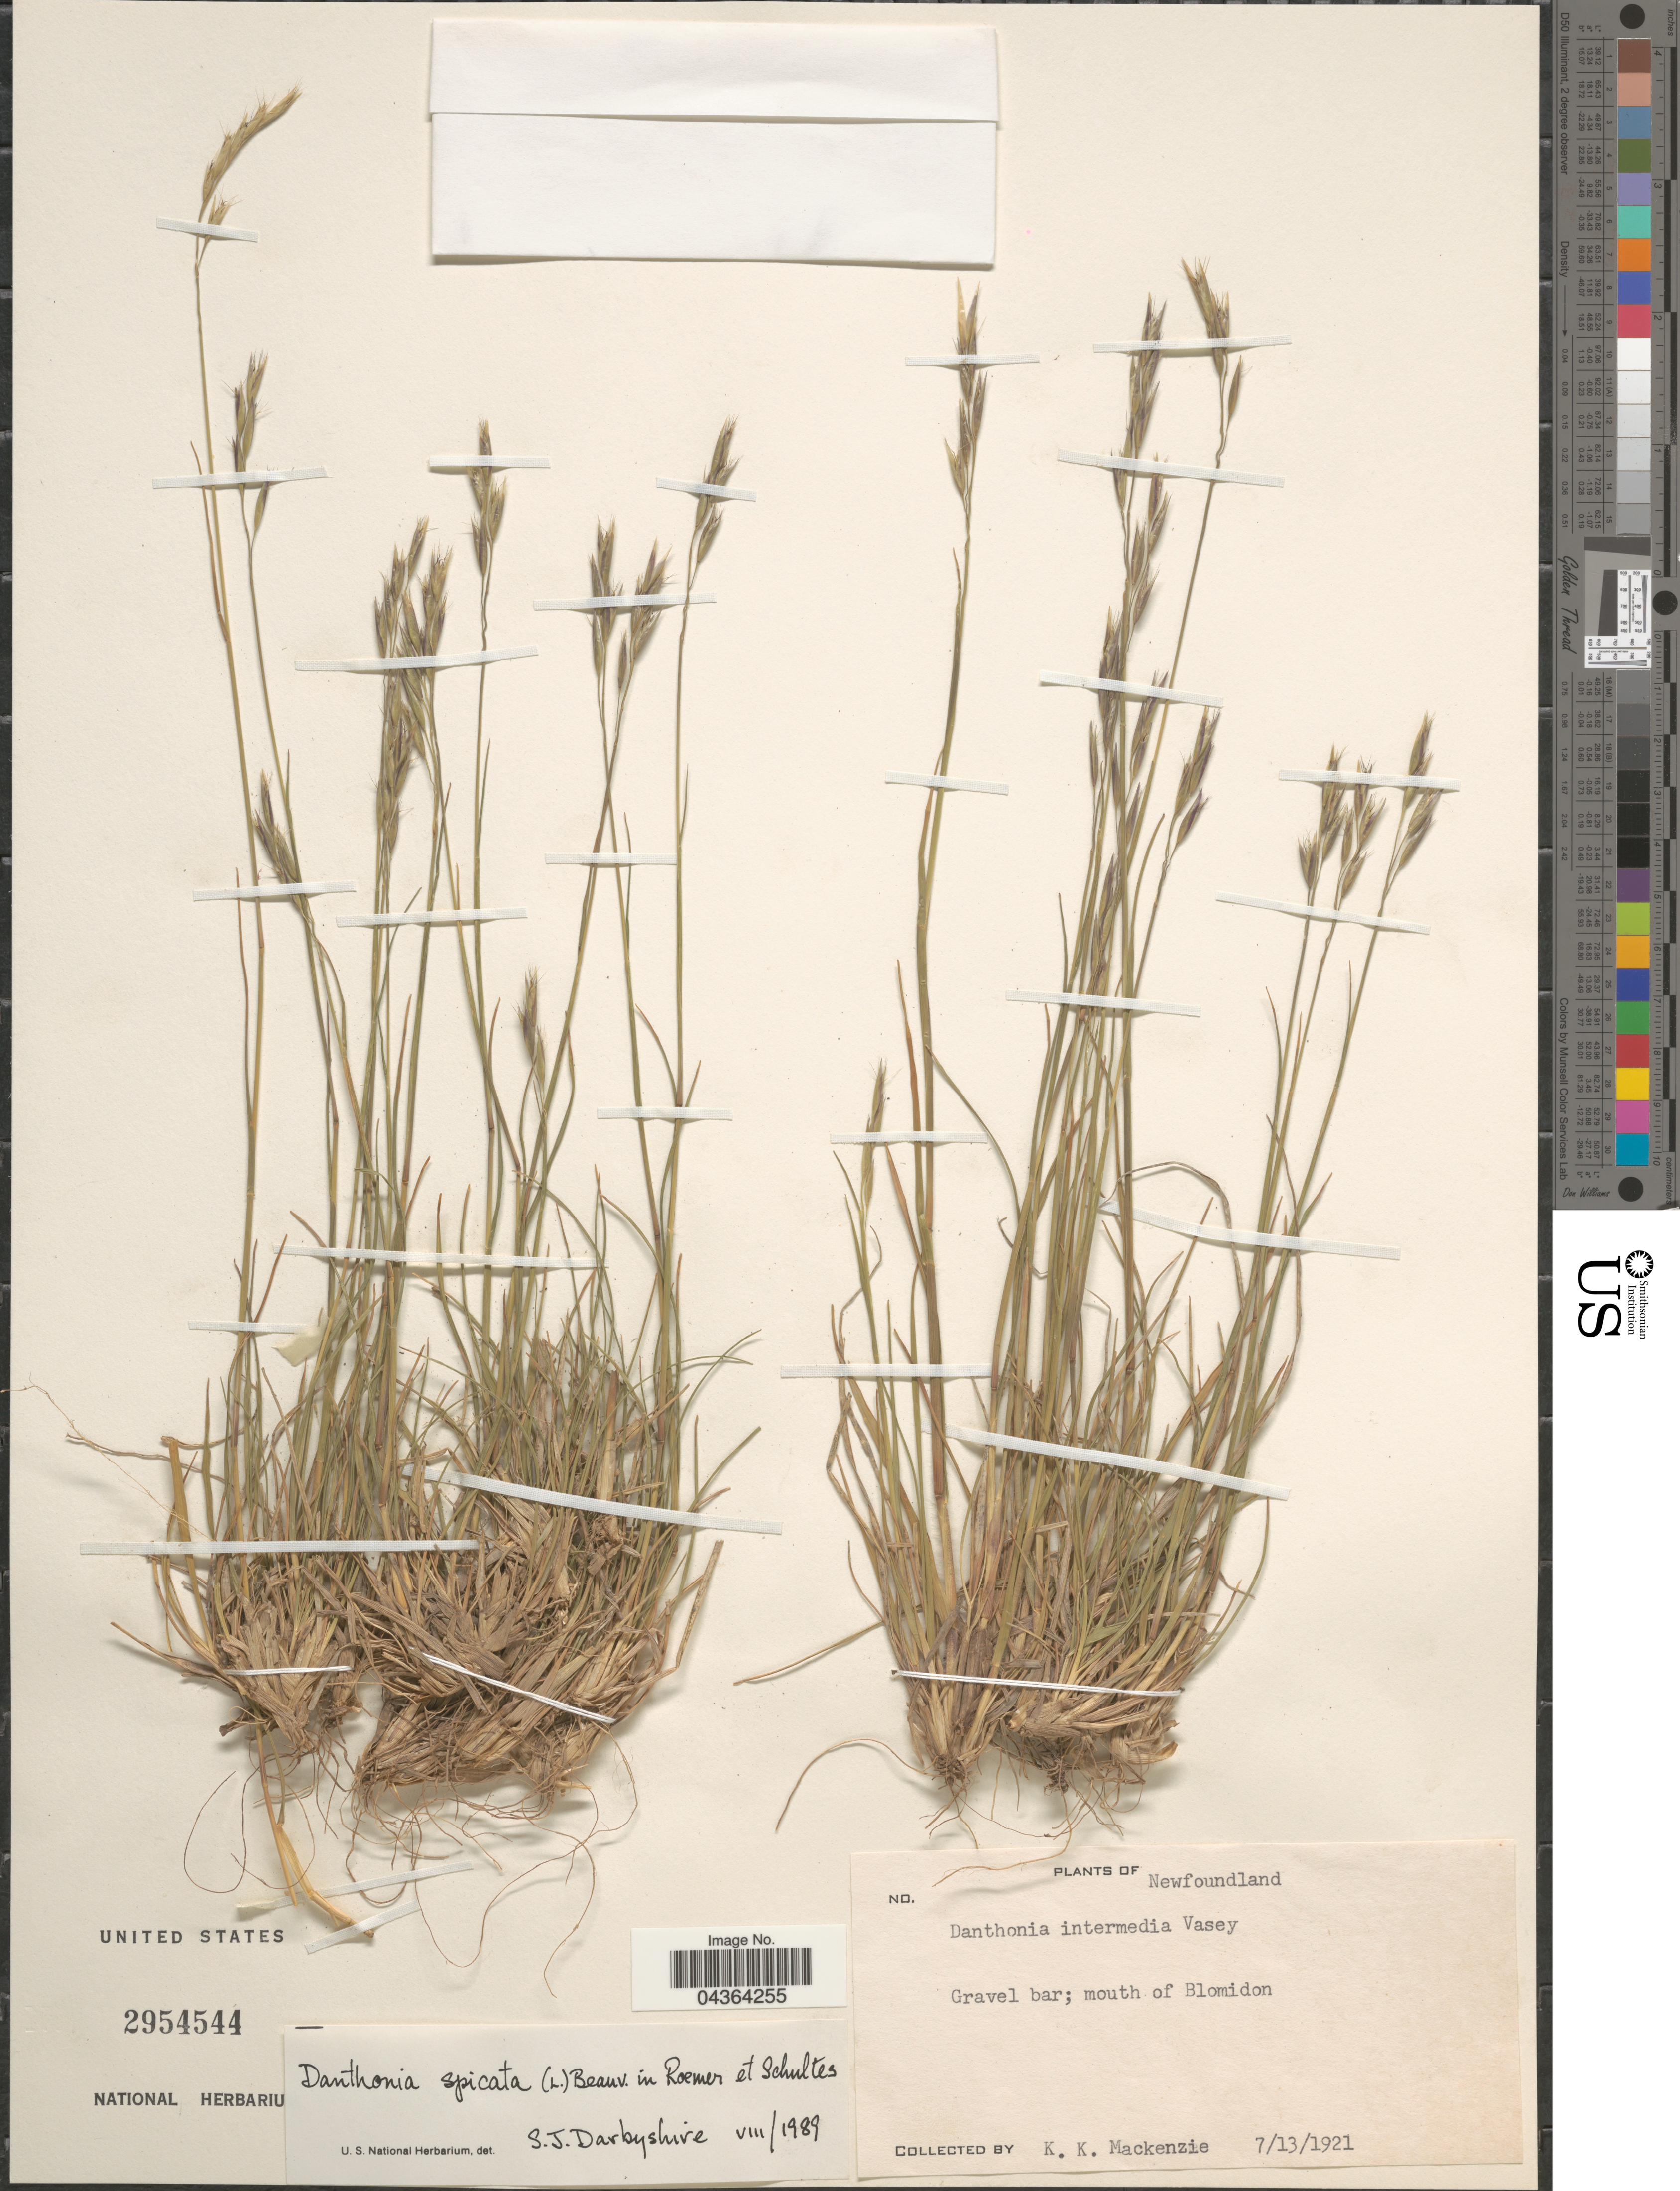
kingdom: Plantae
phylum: Tracheophyta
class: Liliopsida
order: Poales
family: Poaceae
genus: Danthonia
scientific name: Danthonia spicata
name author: (L.) P. Beauv. ex Roem. & Schult.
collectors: K. K. Mackenzie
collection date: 1921-07-13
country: Canada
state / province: Newfoundland and Labrador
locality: Gravel bar; mouth of Blomidon.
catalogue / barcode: US 2954544